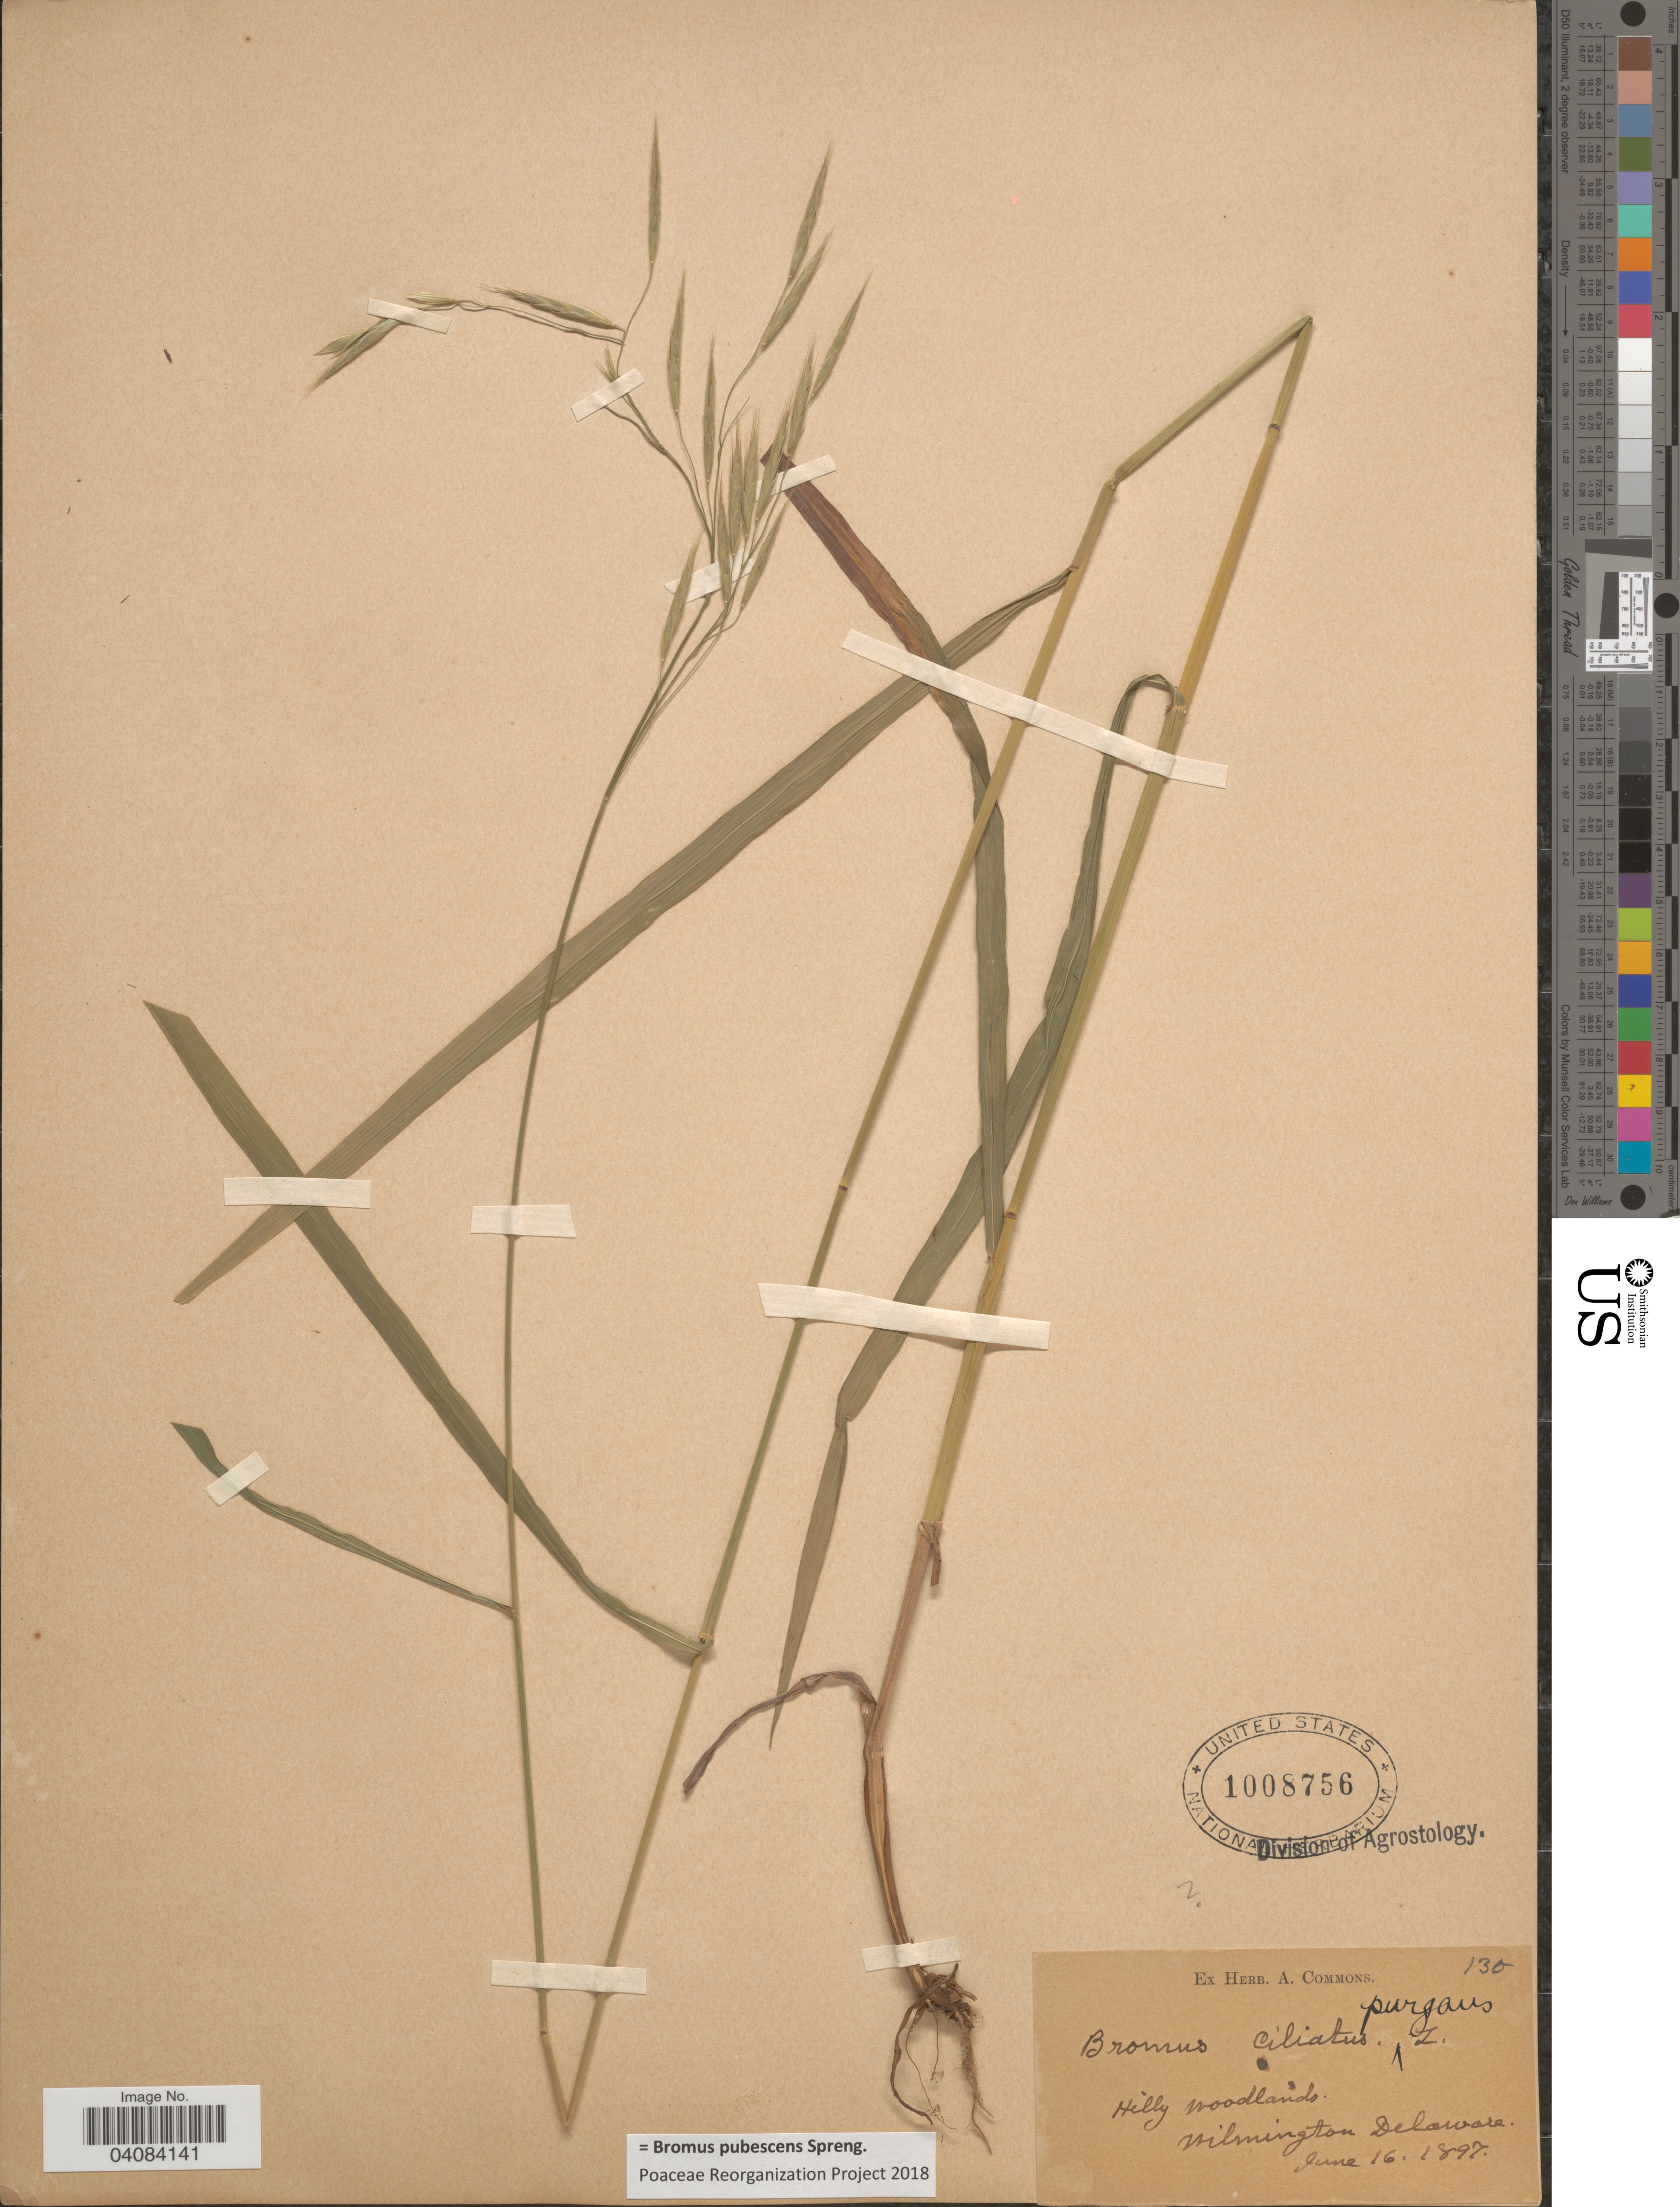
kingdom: Plantae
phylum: Tracheophyta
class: Liliopsida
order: Poales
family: Poaceae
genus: Bromus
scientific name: Bromus pubescens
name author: Muhl. ex Willd.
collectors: ex herb. A. Commons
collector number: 130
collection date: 1897-06-16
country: United States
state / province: Delaware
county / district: New Castle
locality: Hilly woodlands. Wilmington.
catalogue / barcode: US 1008756